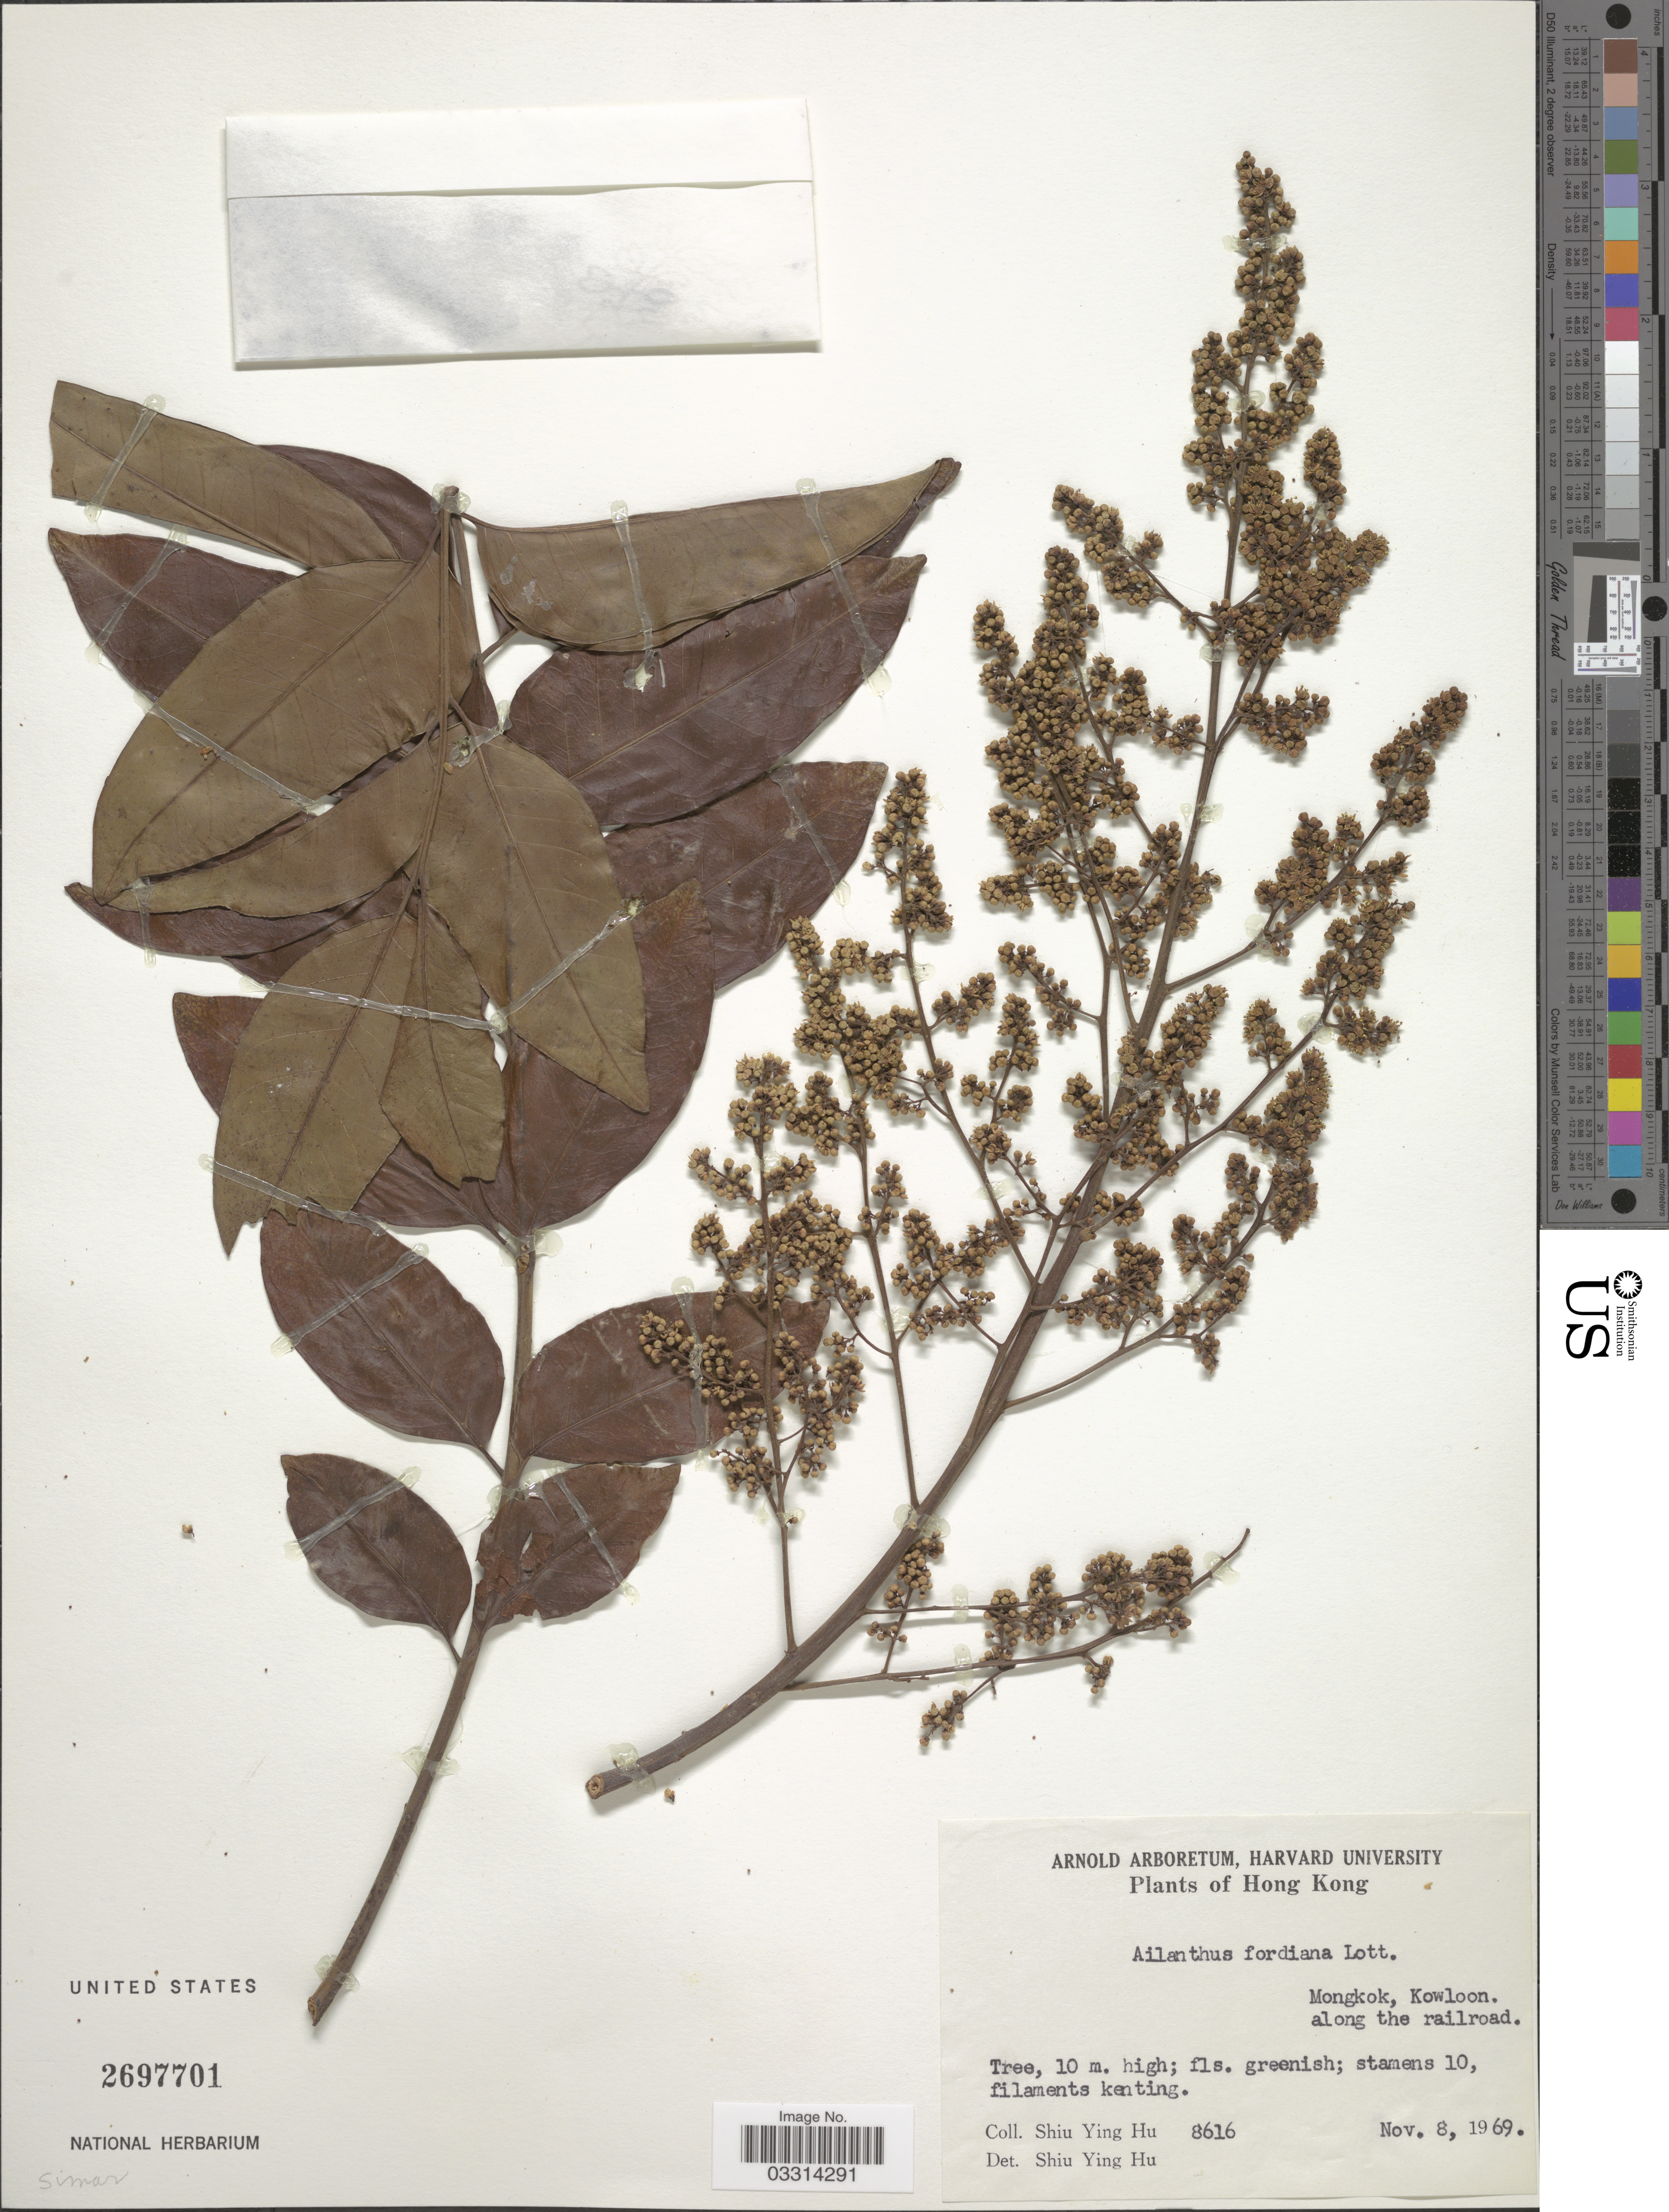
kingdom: Plantae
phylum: Tracheophyta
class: Magnoliopsida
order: Sapindales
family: Simaroubaceae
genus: Ailanthus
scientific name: Ailanthus fordii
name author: Noot.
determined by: Cao, Zi-yu, Assistant Curator of Phanerogams (PE), Institute of Botany, Chinese Academy of Sciences (CHINA)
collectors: S. Y. Hu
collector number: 8616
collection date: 1969-11-08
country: China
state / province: Hong Kong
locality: Mongkok, Kowloon, along the railroad.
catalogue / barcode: US 2697701